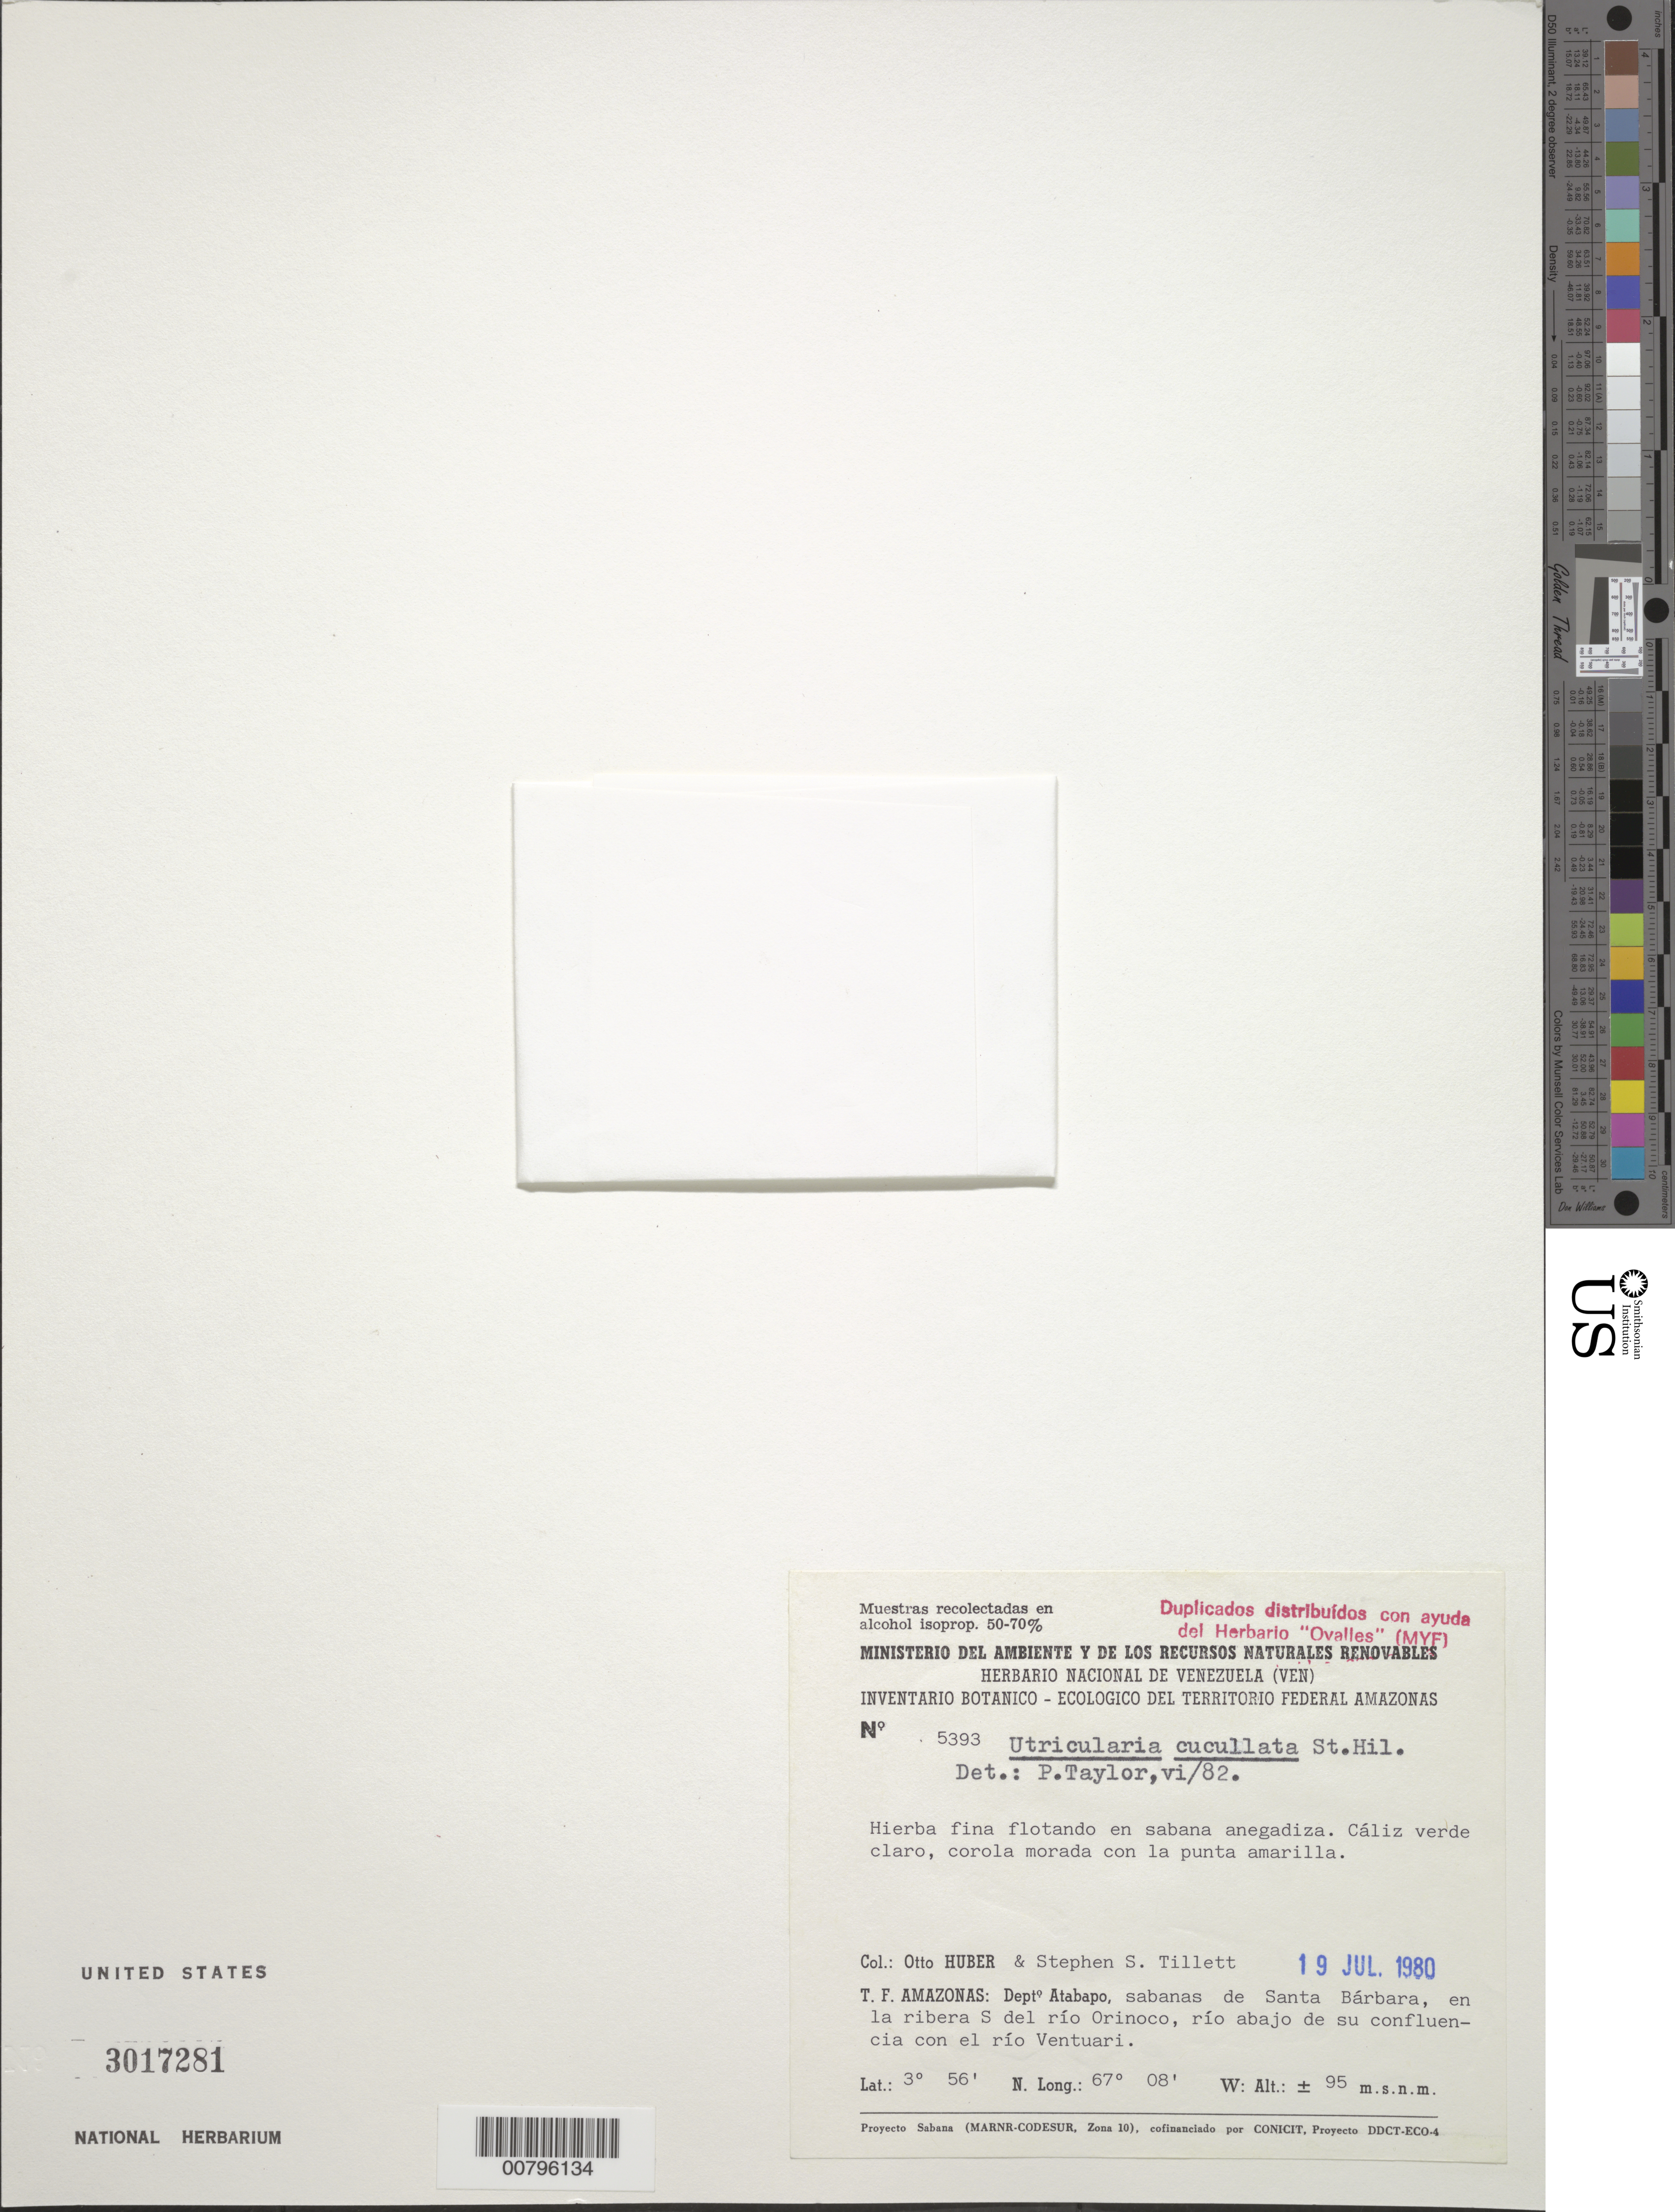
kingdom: Plantae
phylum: Tracheophyta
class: Magnoliopsida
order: Lamiales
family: Lentibulariaceae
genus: Utricularia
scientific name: Utricularia cucullata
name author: A. St.-Hil. & Girard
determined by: Taylor, P.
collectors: O. Huber & S. S. Tillett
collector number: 5393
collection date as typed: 19-Jul-80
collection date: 1980-07-19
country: Venezuela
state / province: Amazonas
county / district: Atabapo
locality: Santa Bárbara, en la ribera S del río Orinoco, río abajo de su confluencia con el río Ventuari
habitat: Savanna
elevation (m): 95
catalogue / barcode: US 3017281